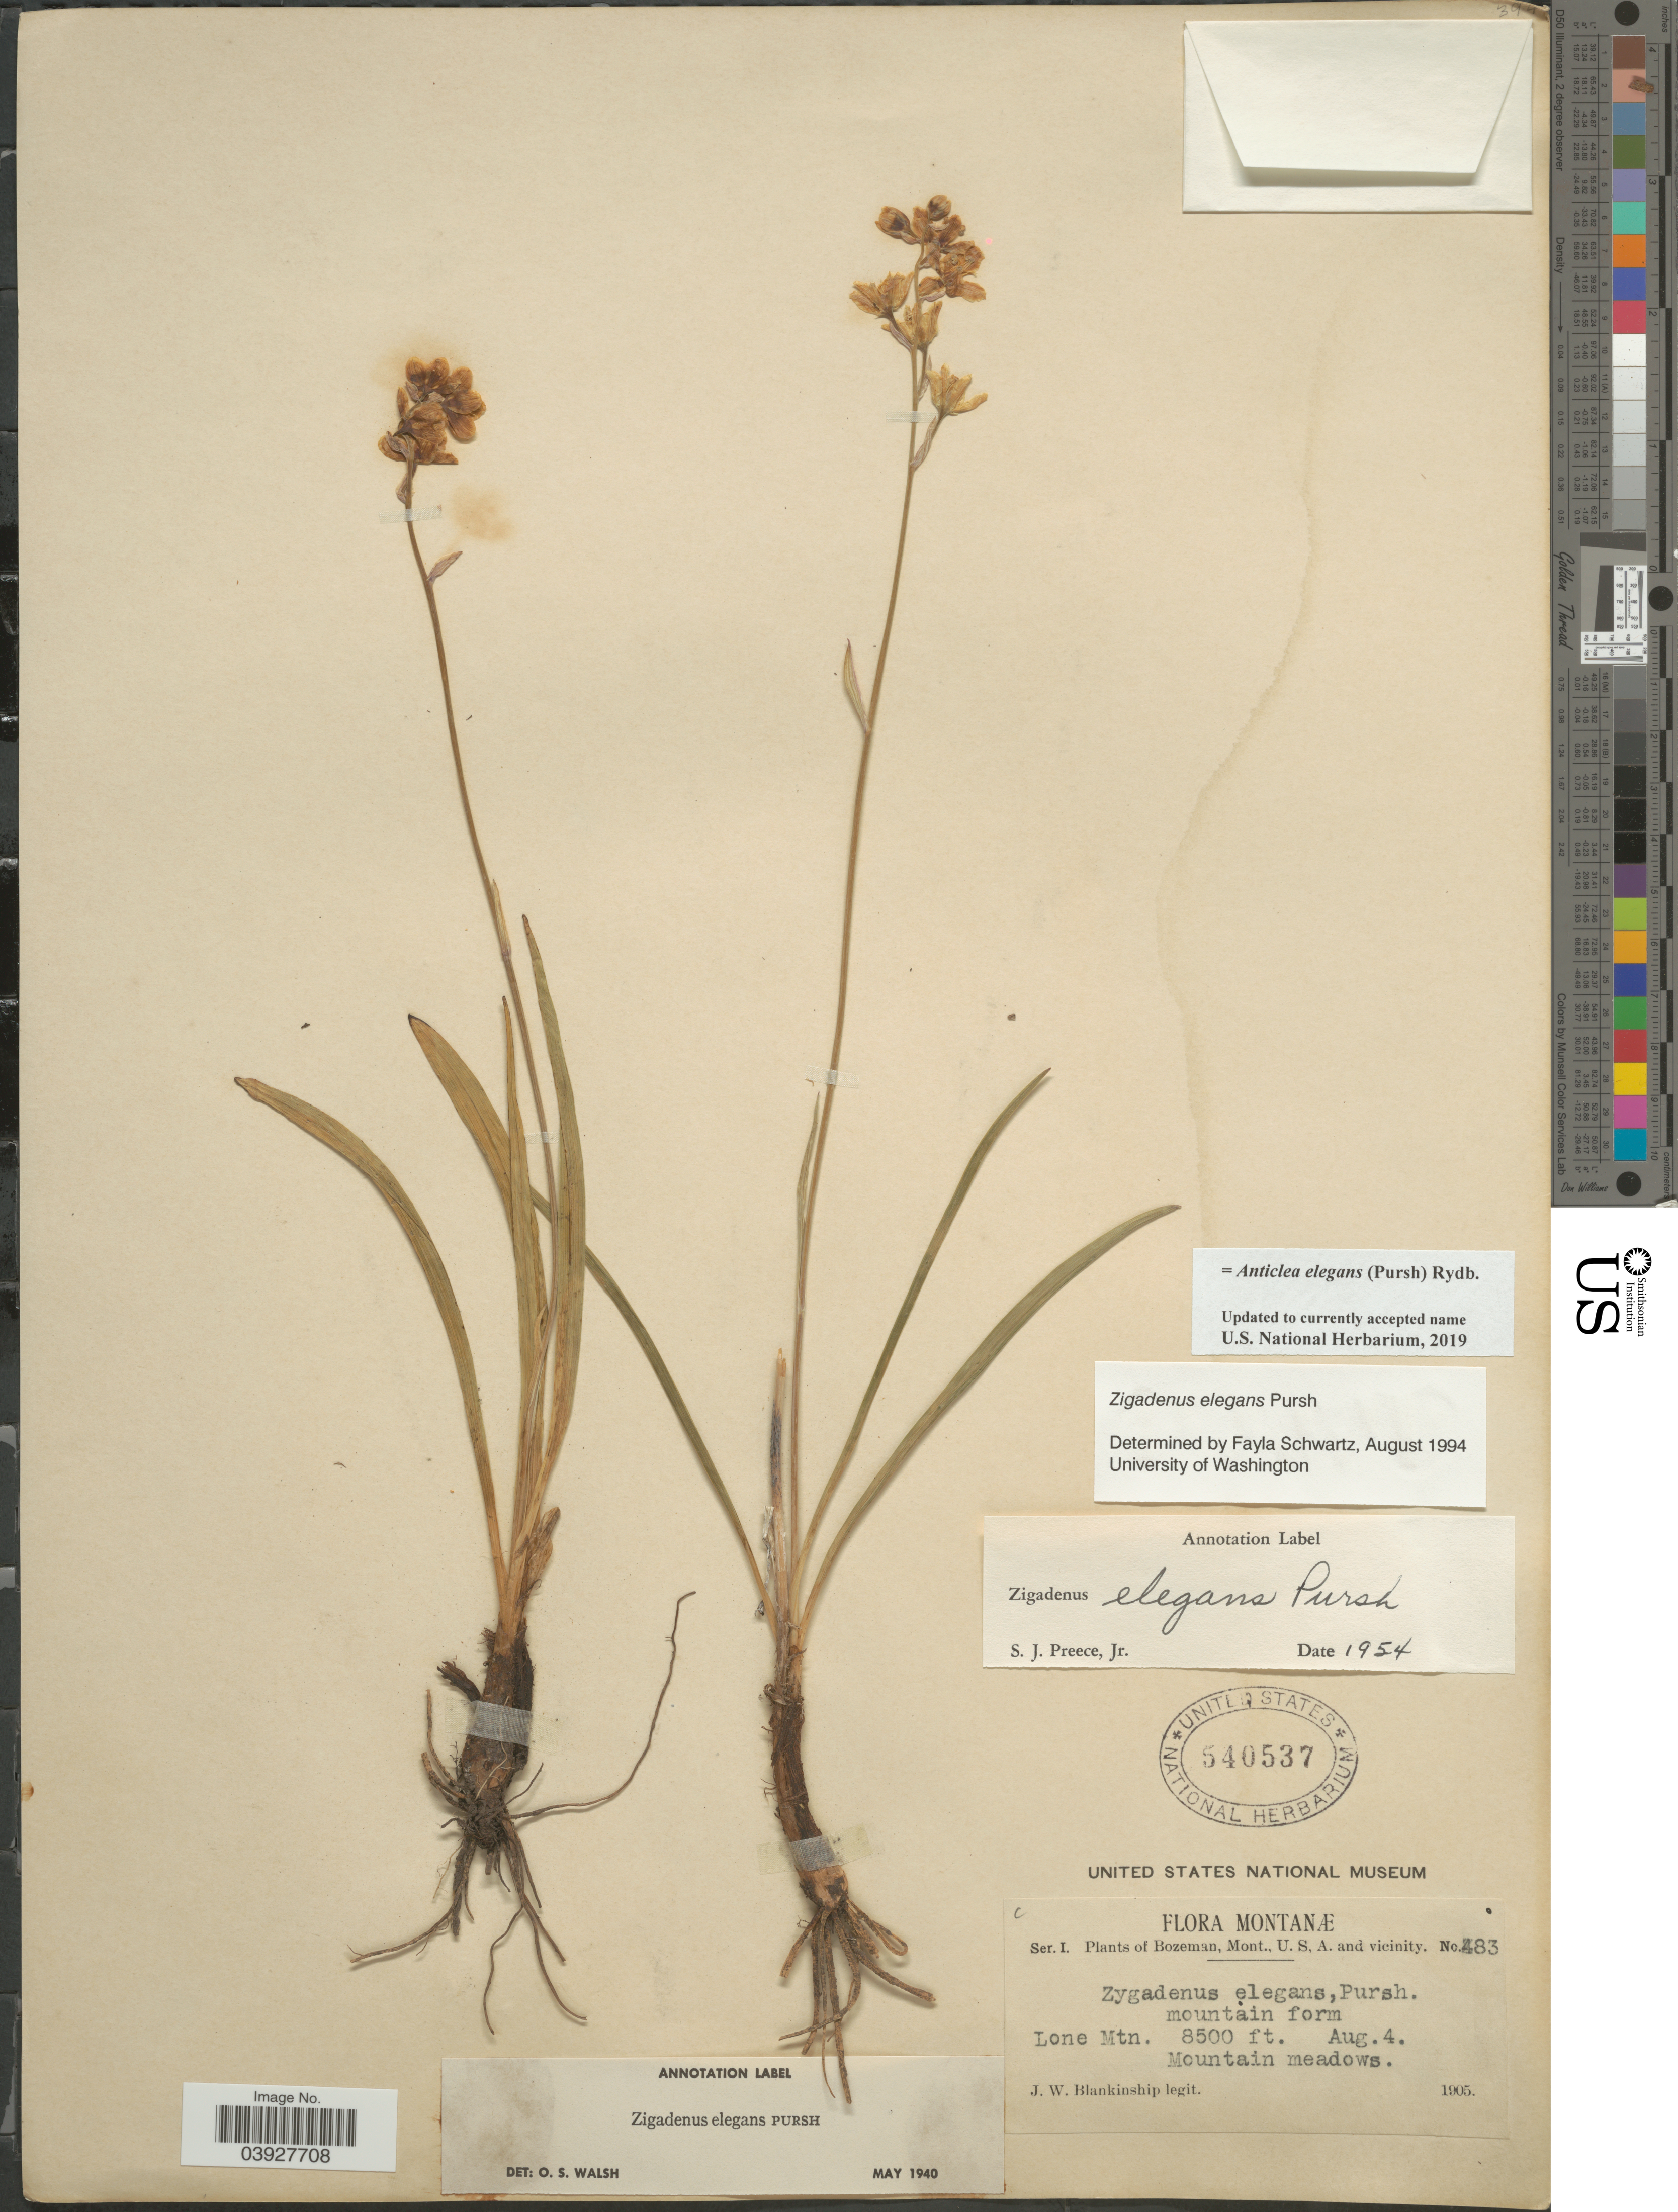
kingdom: Plantae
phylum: Tracheophyta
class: Liliopsida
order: Liliales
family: Melanthiaceae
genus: Anticlea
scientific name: Anticlea elegans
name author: (Pursh) Rydb.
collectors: J. W. Blankinship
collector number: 483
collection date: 1905-08-04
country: United States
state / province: Montana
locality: Montanae. Bozeman, Mont., U.S, A. and vicinity. Lone Mtn.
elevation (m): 2591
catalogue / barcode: US 540537